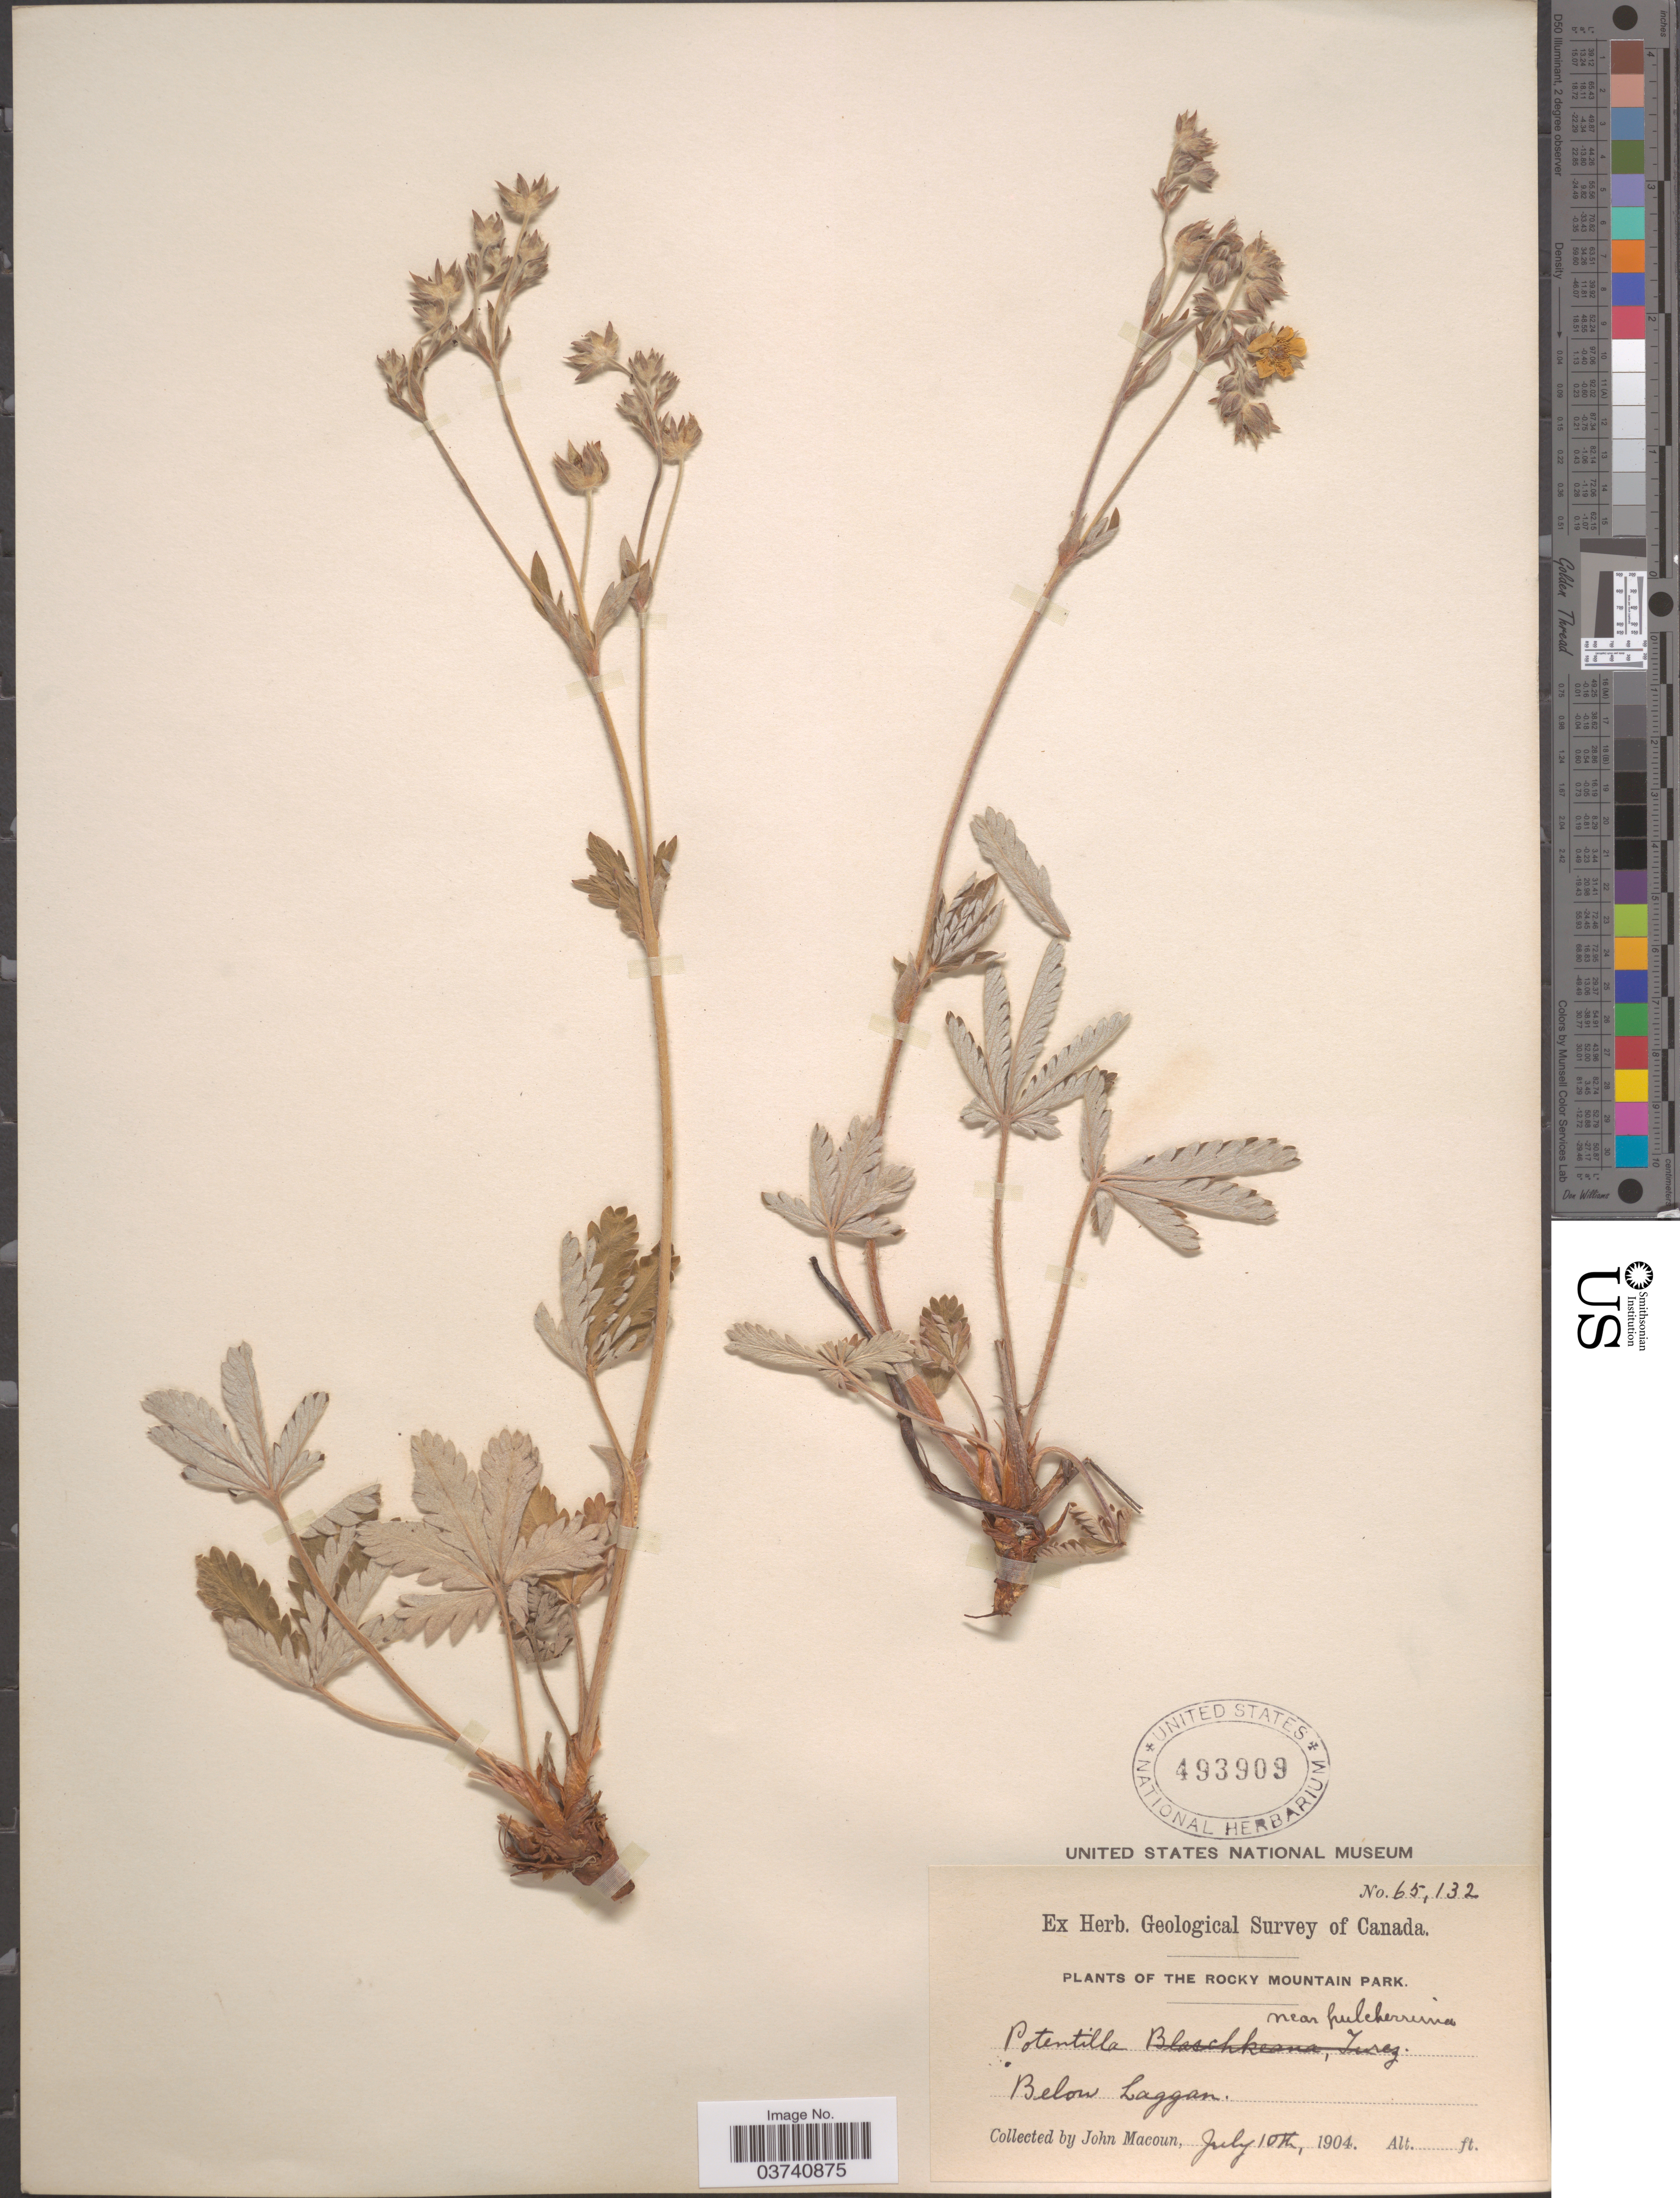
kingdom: Plantae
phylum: Tracheophyta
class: Magnoliopsida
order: Rosales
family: Rosaceae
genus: Potentilla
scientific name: Potentilla pulcherrima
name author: Lehm.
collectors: J. Macoun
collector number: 65132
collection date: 1904-07-10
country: Canada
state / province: Alberta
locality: The Rocky Mountain Park. Below Laggan.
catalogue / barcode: US 493909